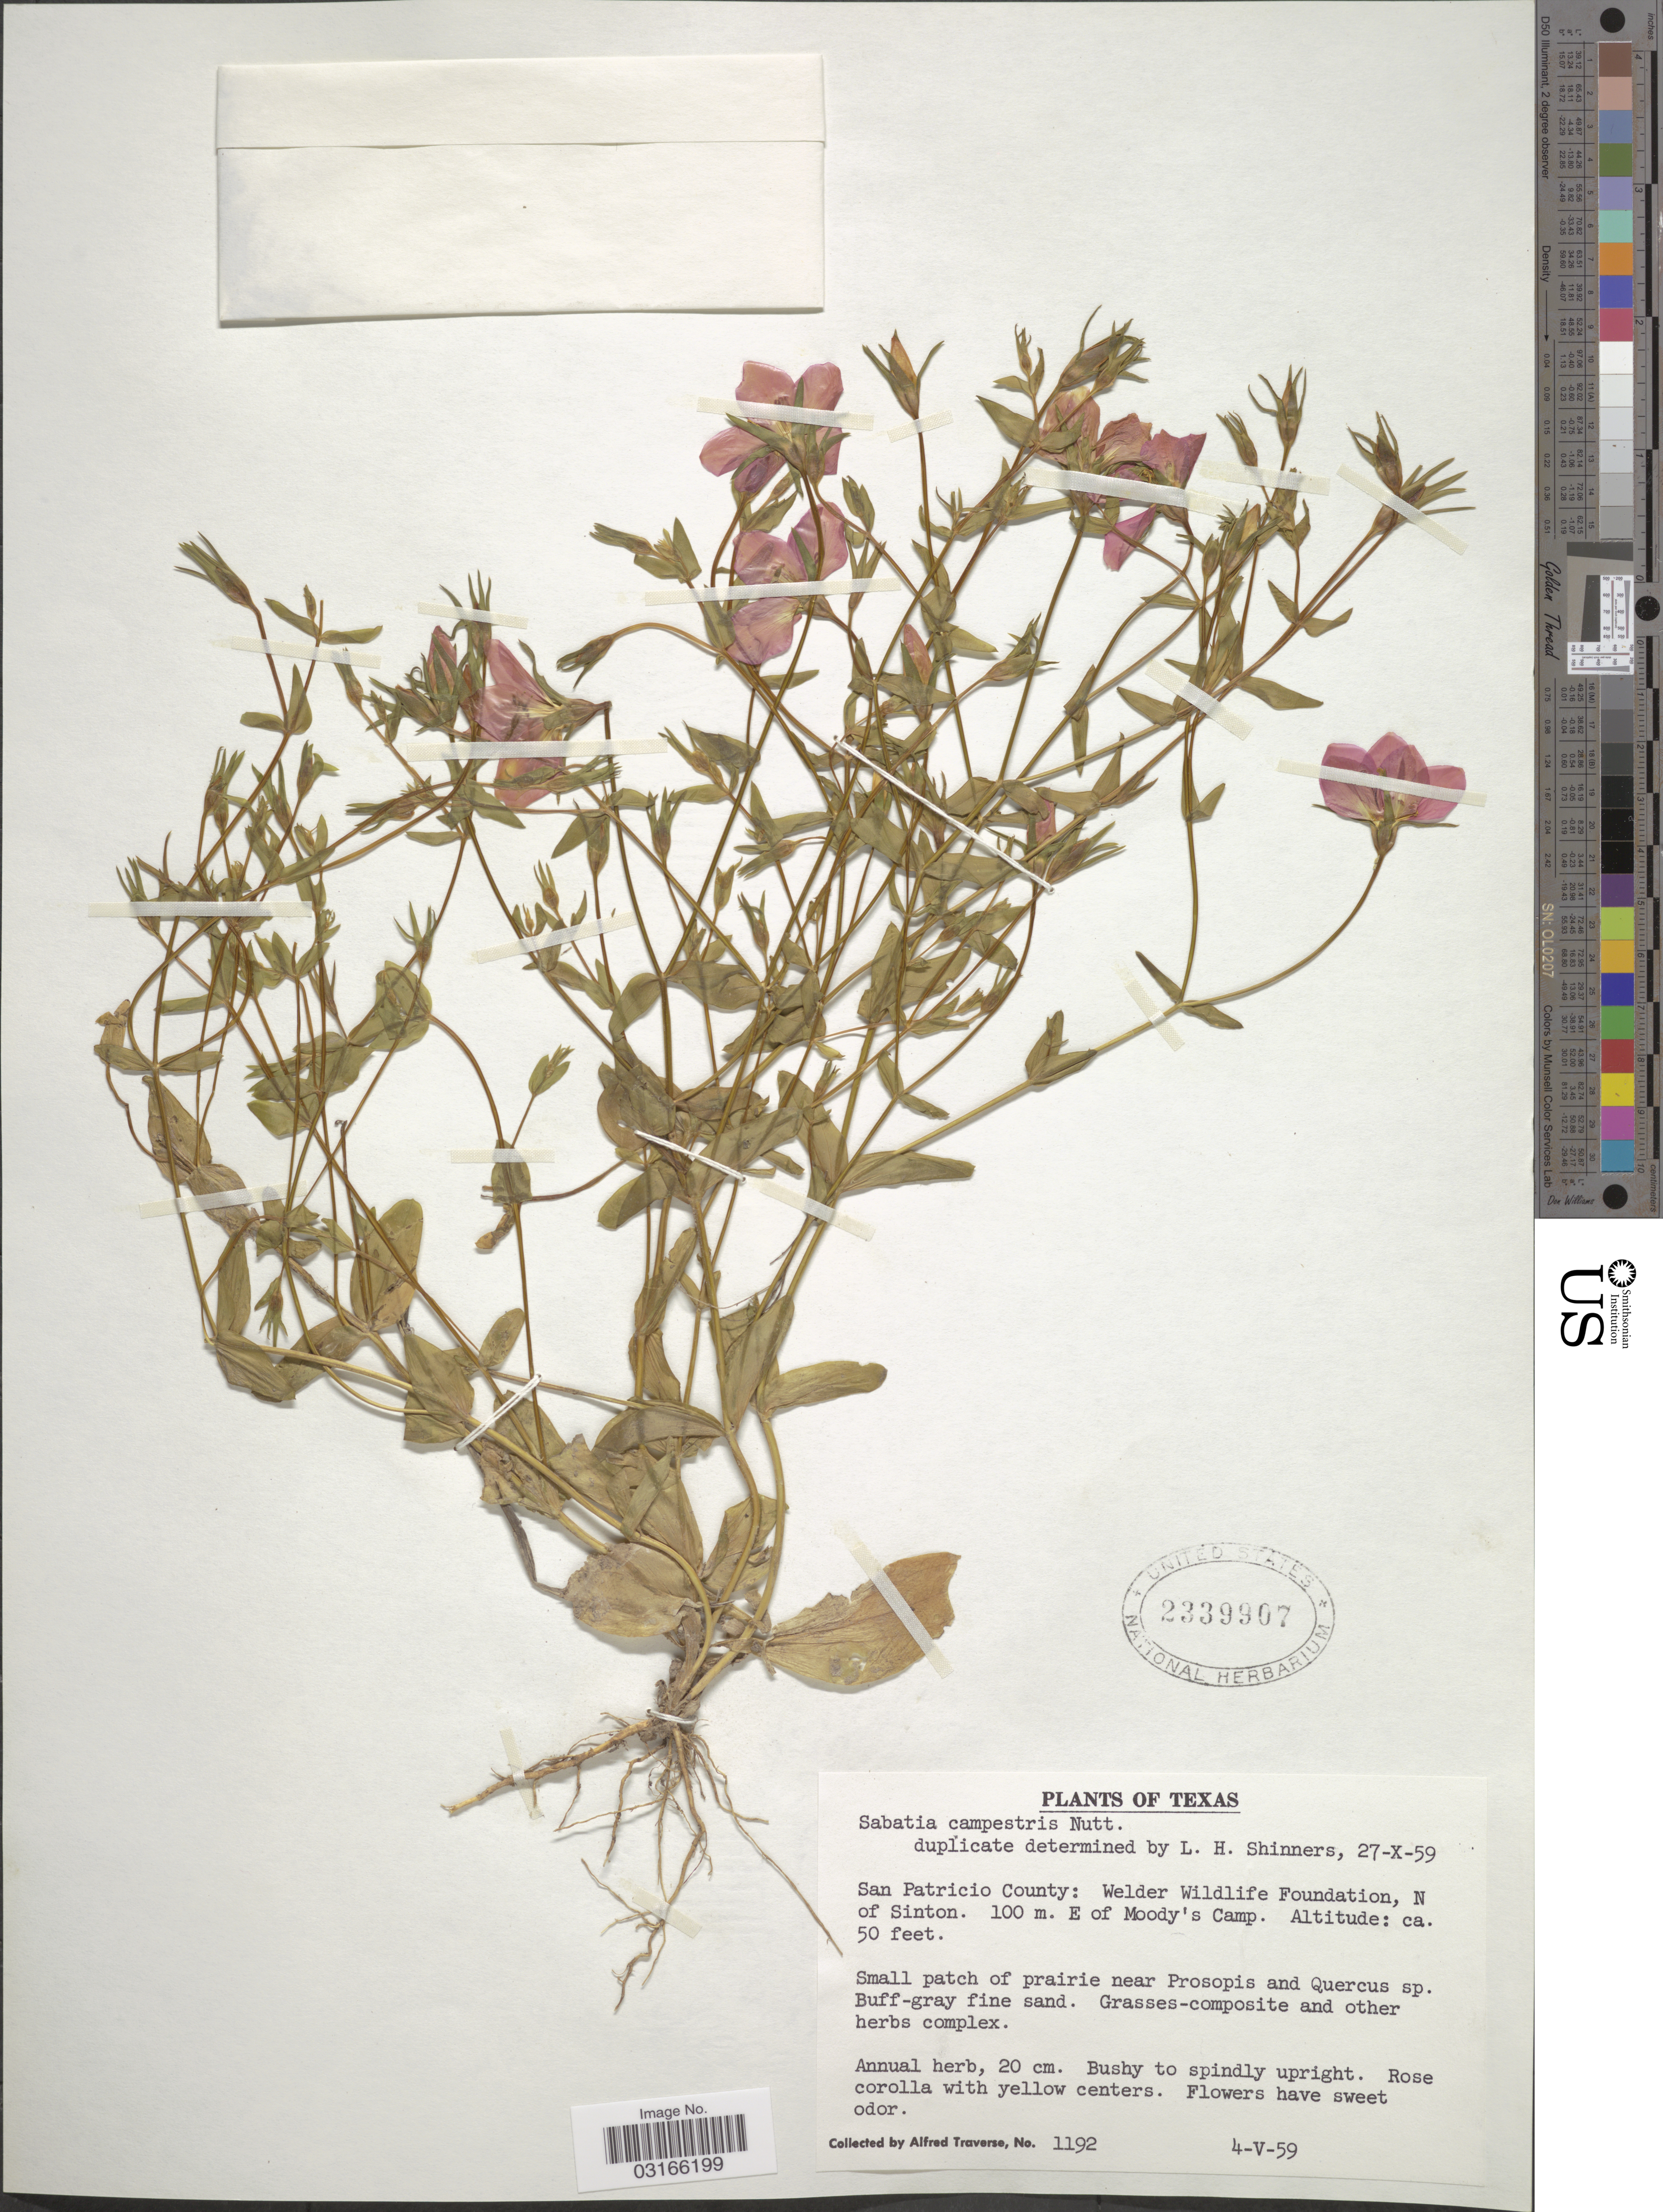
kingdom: Plantae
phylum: Tracheophyta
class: Magnoliopsida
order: Gentianales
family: Gentianaceae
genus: Sabatia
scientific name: Sabatia campestris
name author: Nutt.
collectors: A. Traverse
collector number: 1192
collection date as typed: Transcribed d/m/y: 4/5/59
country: United States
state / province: Texas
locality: San Patricio County: Welder Wildlife Foundation, N of Sinton. 100 m. E of Moody's Camp.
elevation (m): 15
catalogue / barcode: US 2339907